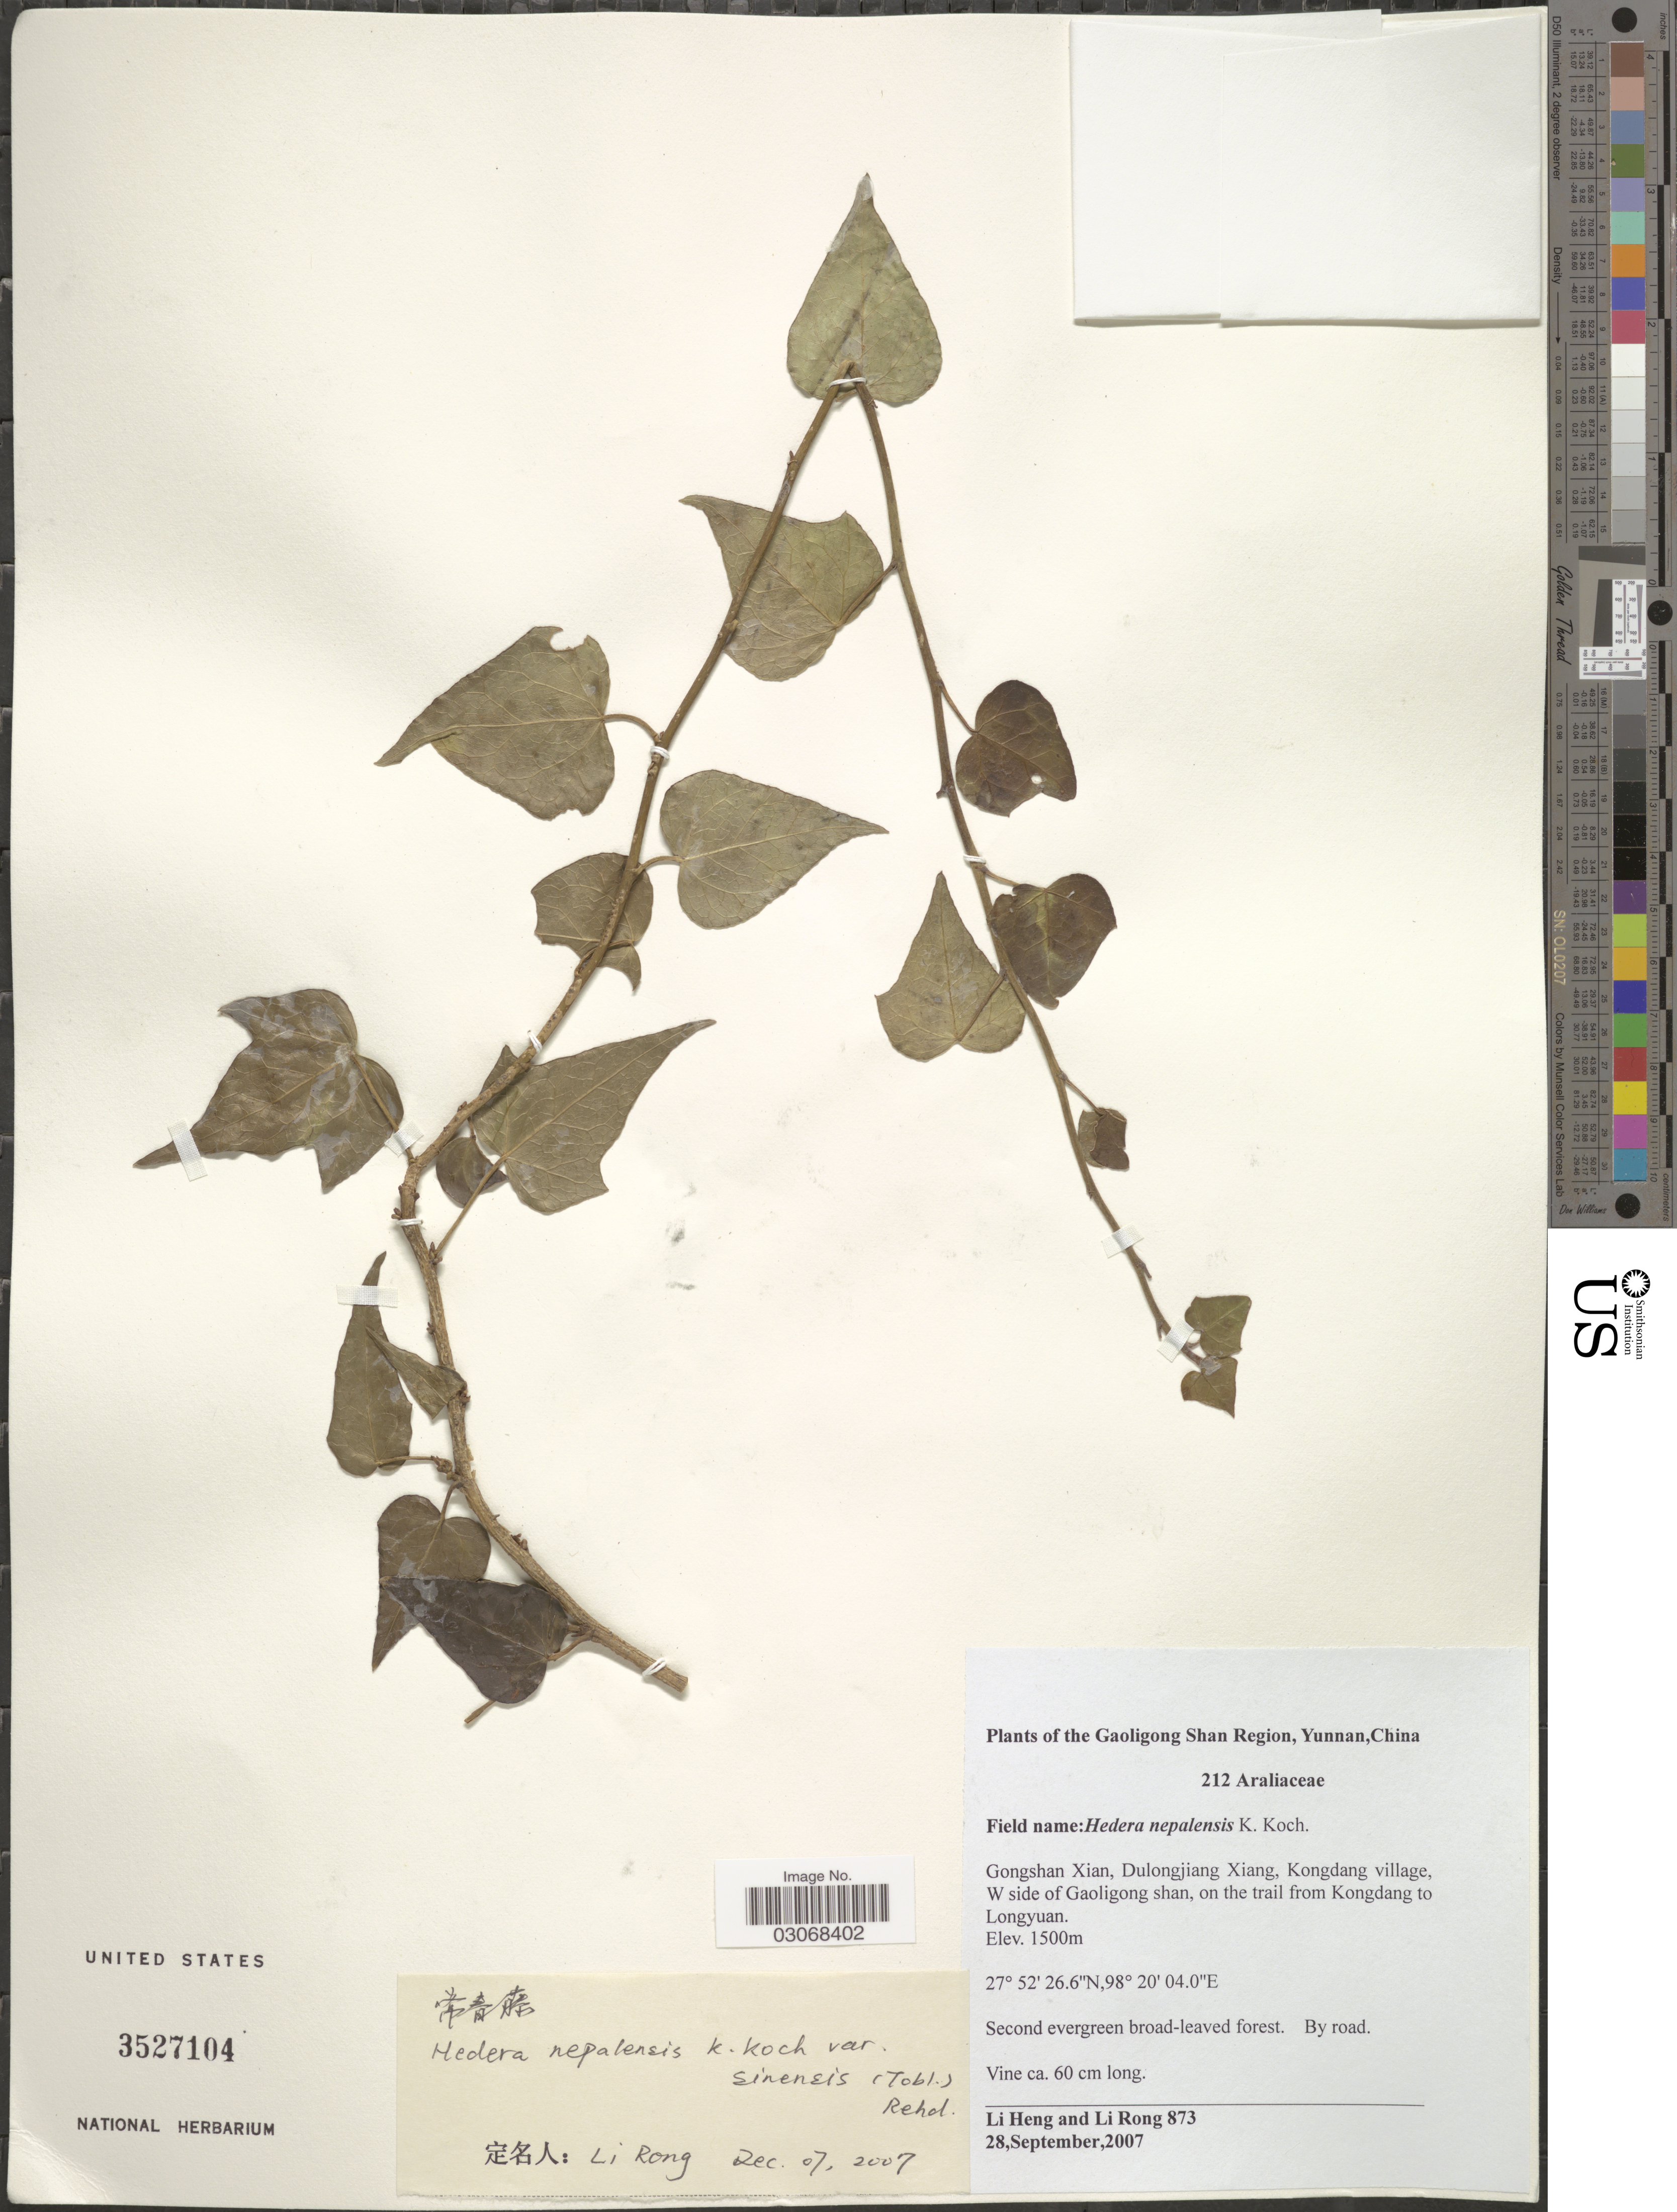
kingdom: Plantae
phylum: Tracheophyta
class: Magnoliopsida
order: Apiales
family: Araliaceae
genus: Hedera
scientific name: Hedera nepalensis var. sinensis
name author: (Tobler) Rehder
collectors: L. Heng & L. Rong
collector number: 873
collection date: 2007-09-28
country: China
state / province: Yunnan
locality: Gaoligong Shan Region. Gongshan Xian, Dulongjiang Xiang, Kongdang village, W side of Gaoligong shan, on the trail from Kongdang to Longyuan.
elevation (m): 1500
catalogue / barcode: US 3527104